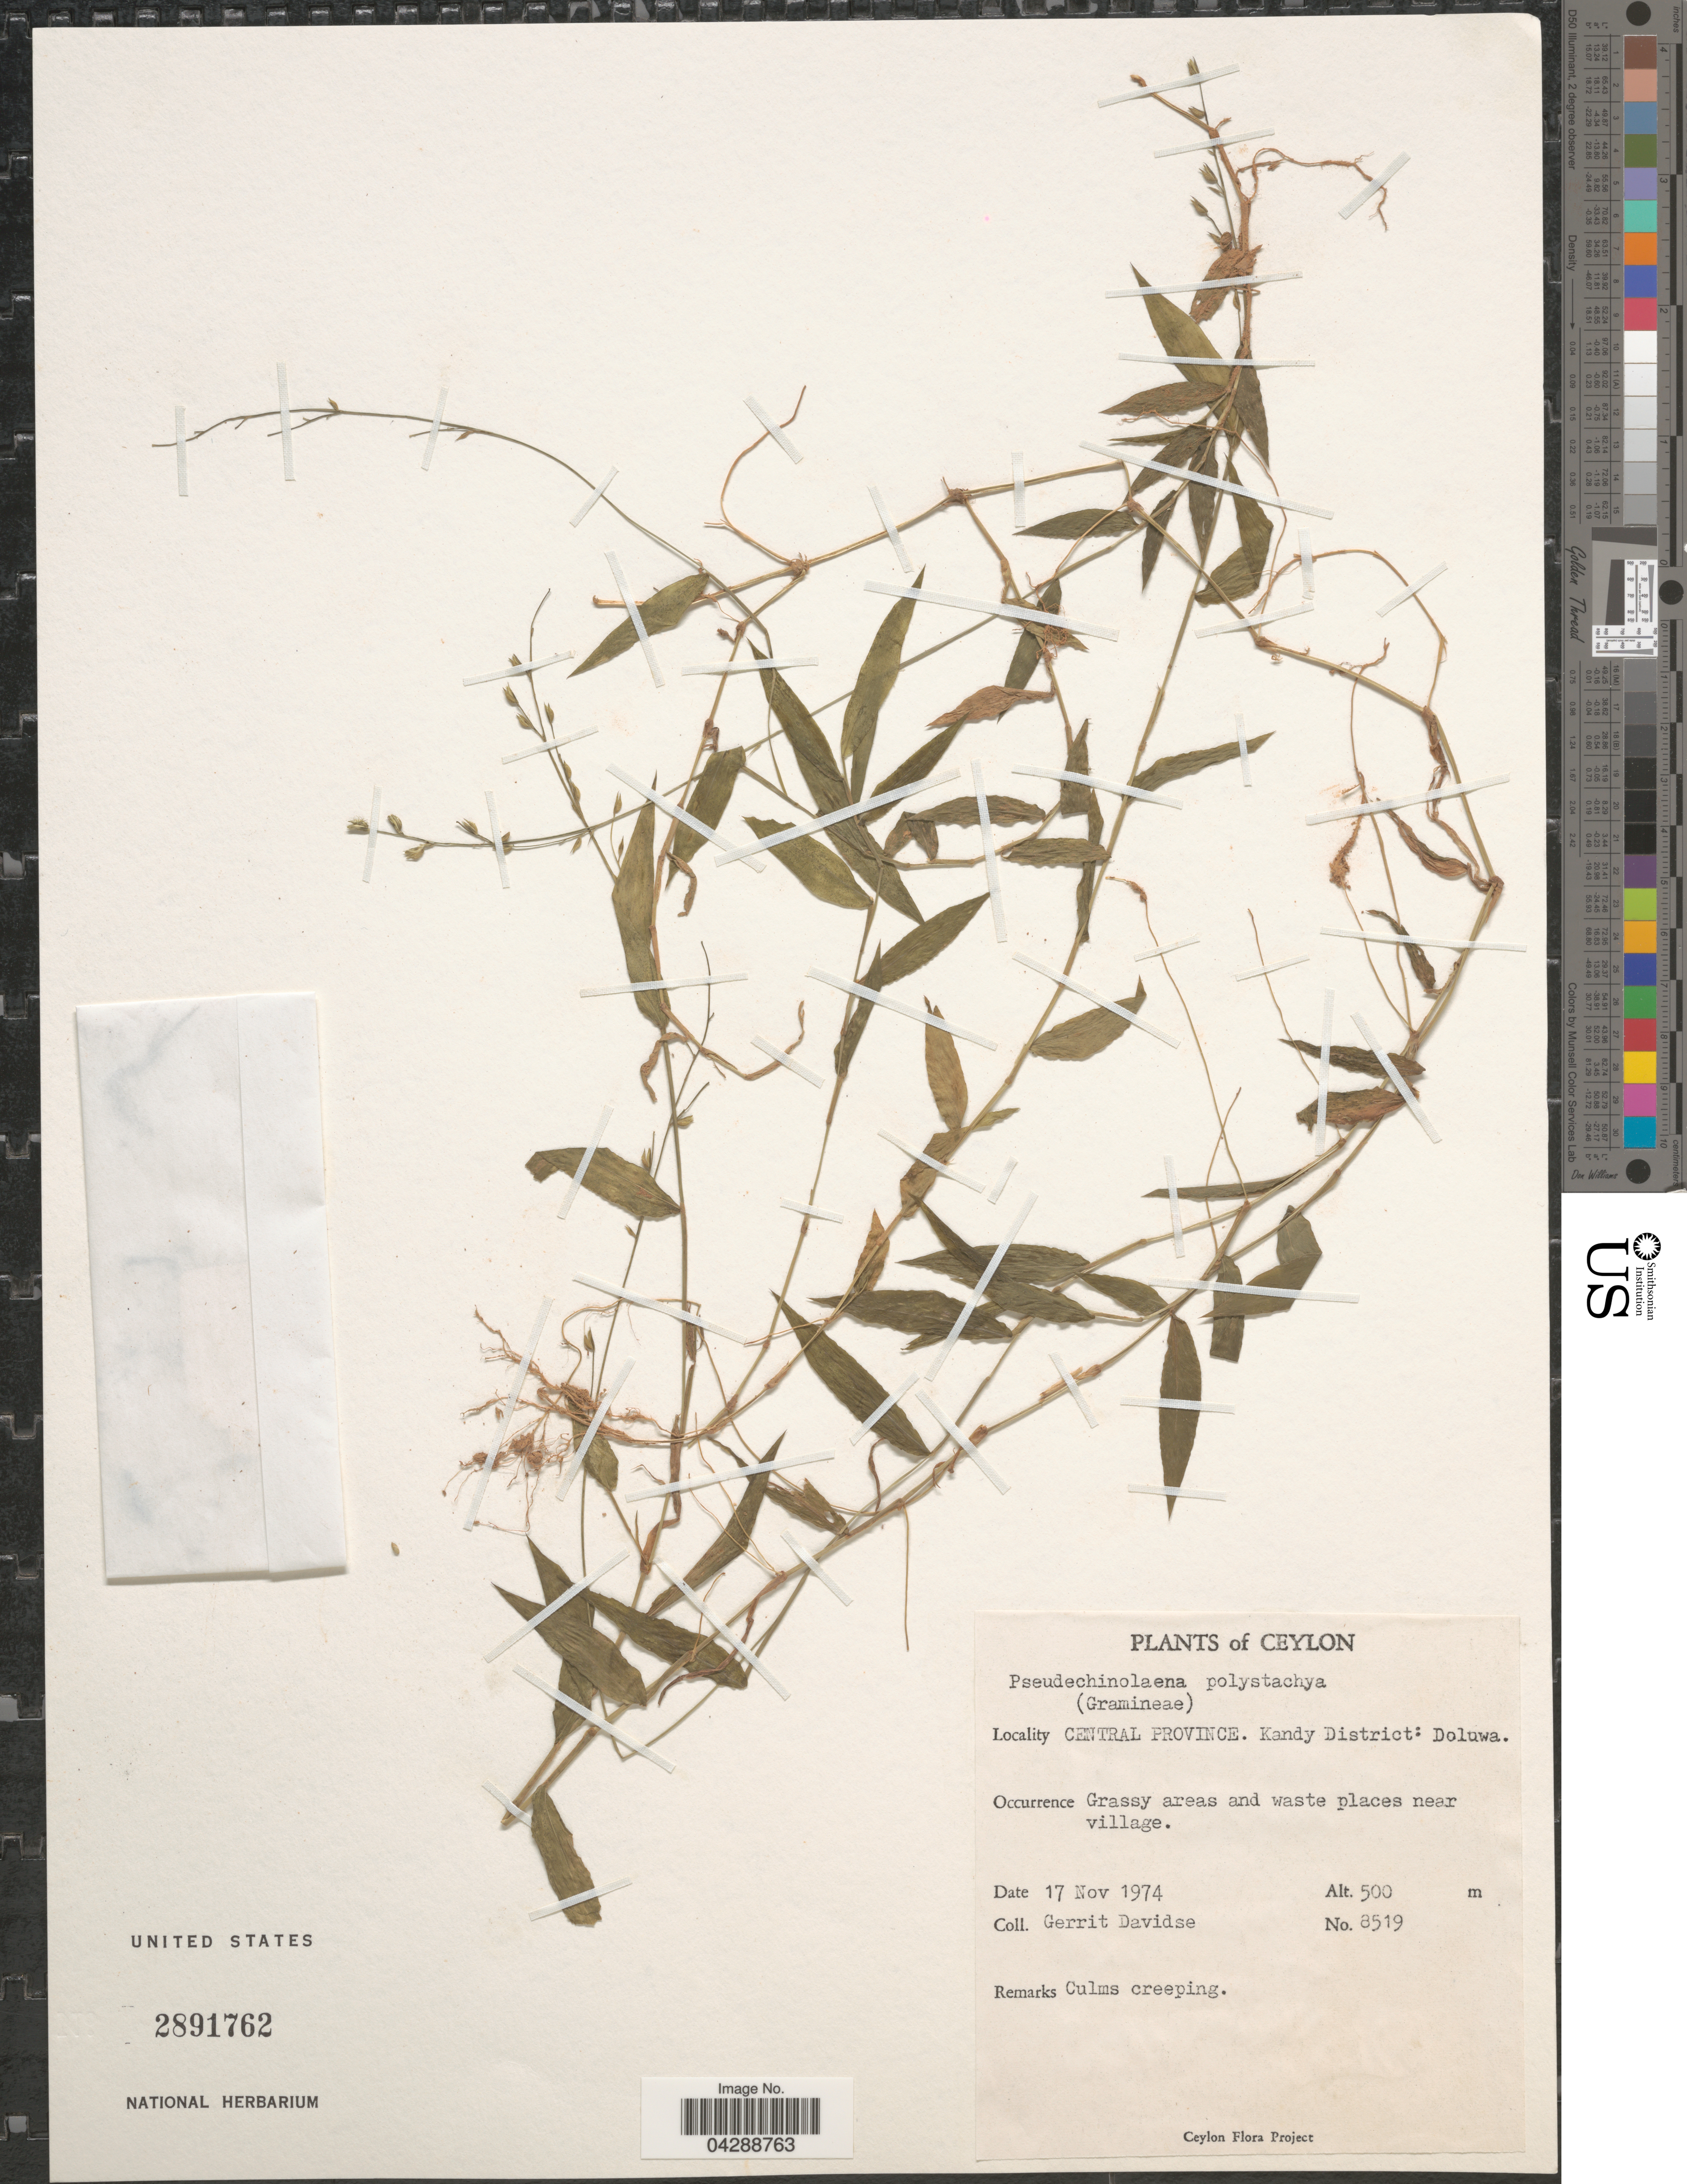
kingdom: Plantae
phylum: Tracheophyta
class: Liliopsida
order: Poales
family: Poaceae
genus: Pseudechinolaena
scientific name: Pseudechinolaena polystachya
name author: (Kunth) Stapf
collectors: G. Davidse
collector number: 8519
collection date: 1974-11-17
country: Sri Lanka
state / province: Central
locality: Ceylon. Kandy District: Doluwa. Grassy areas and waste places near village.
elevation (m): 500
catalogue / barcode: US 2891762